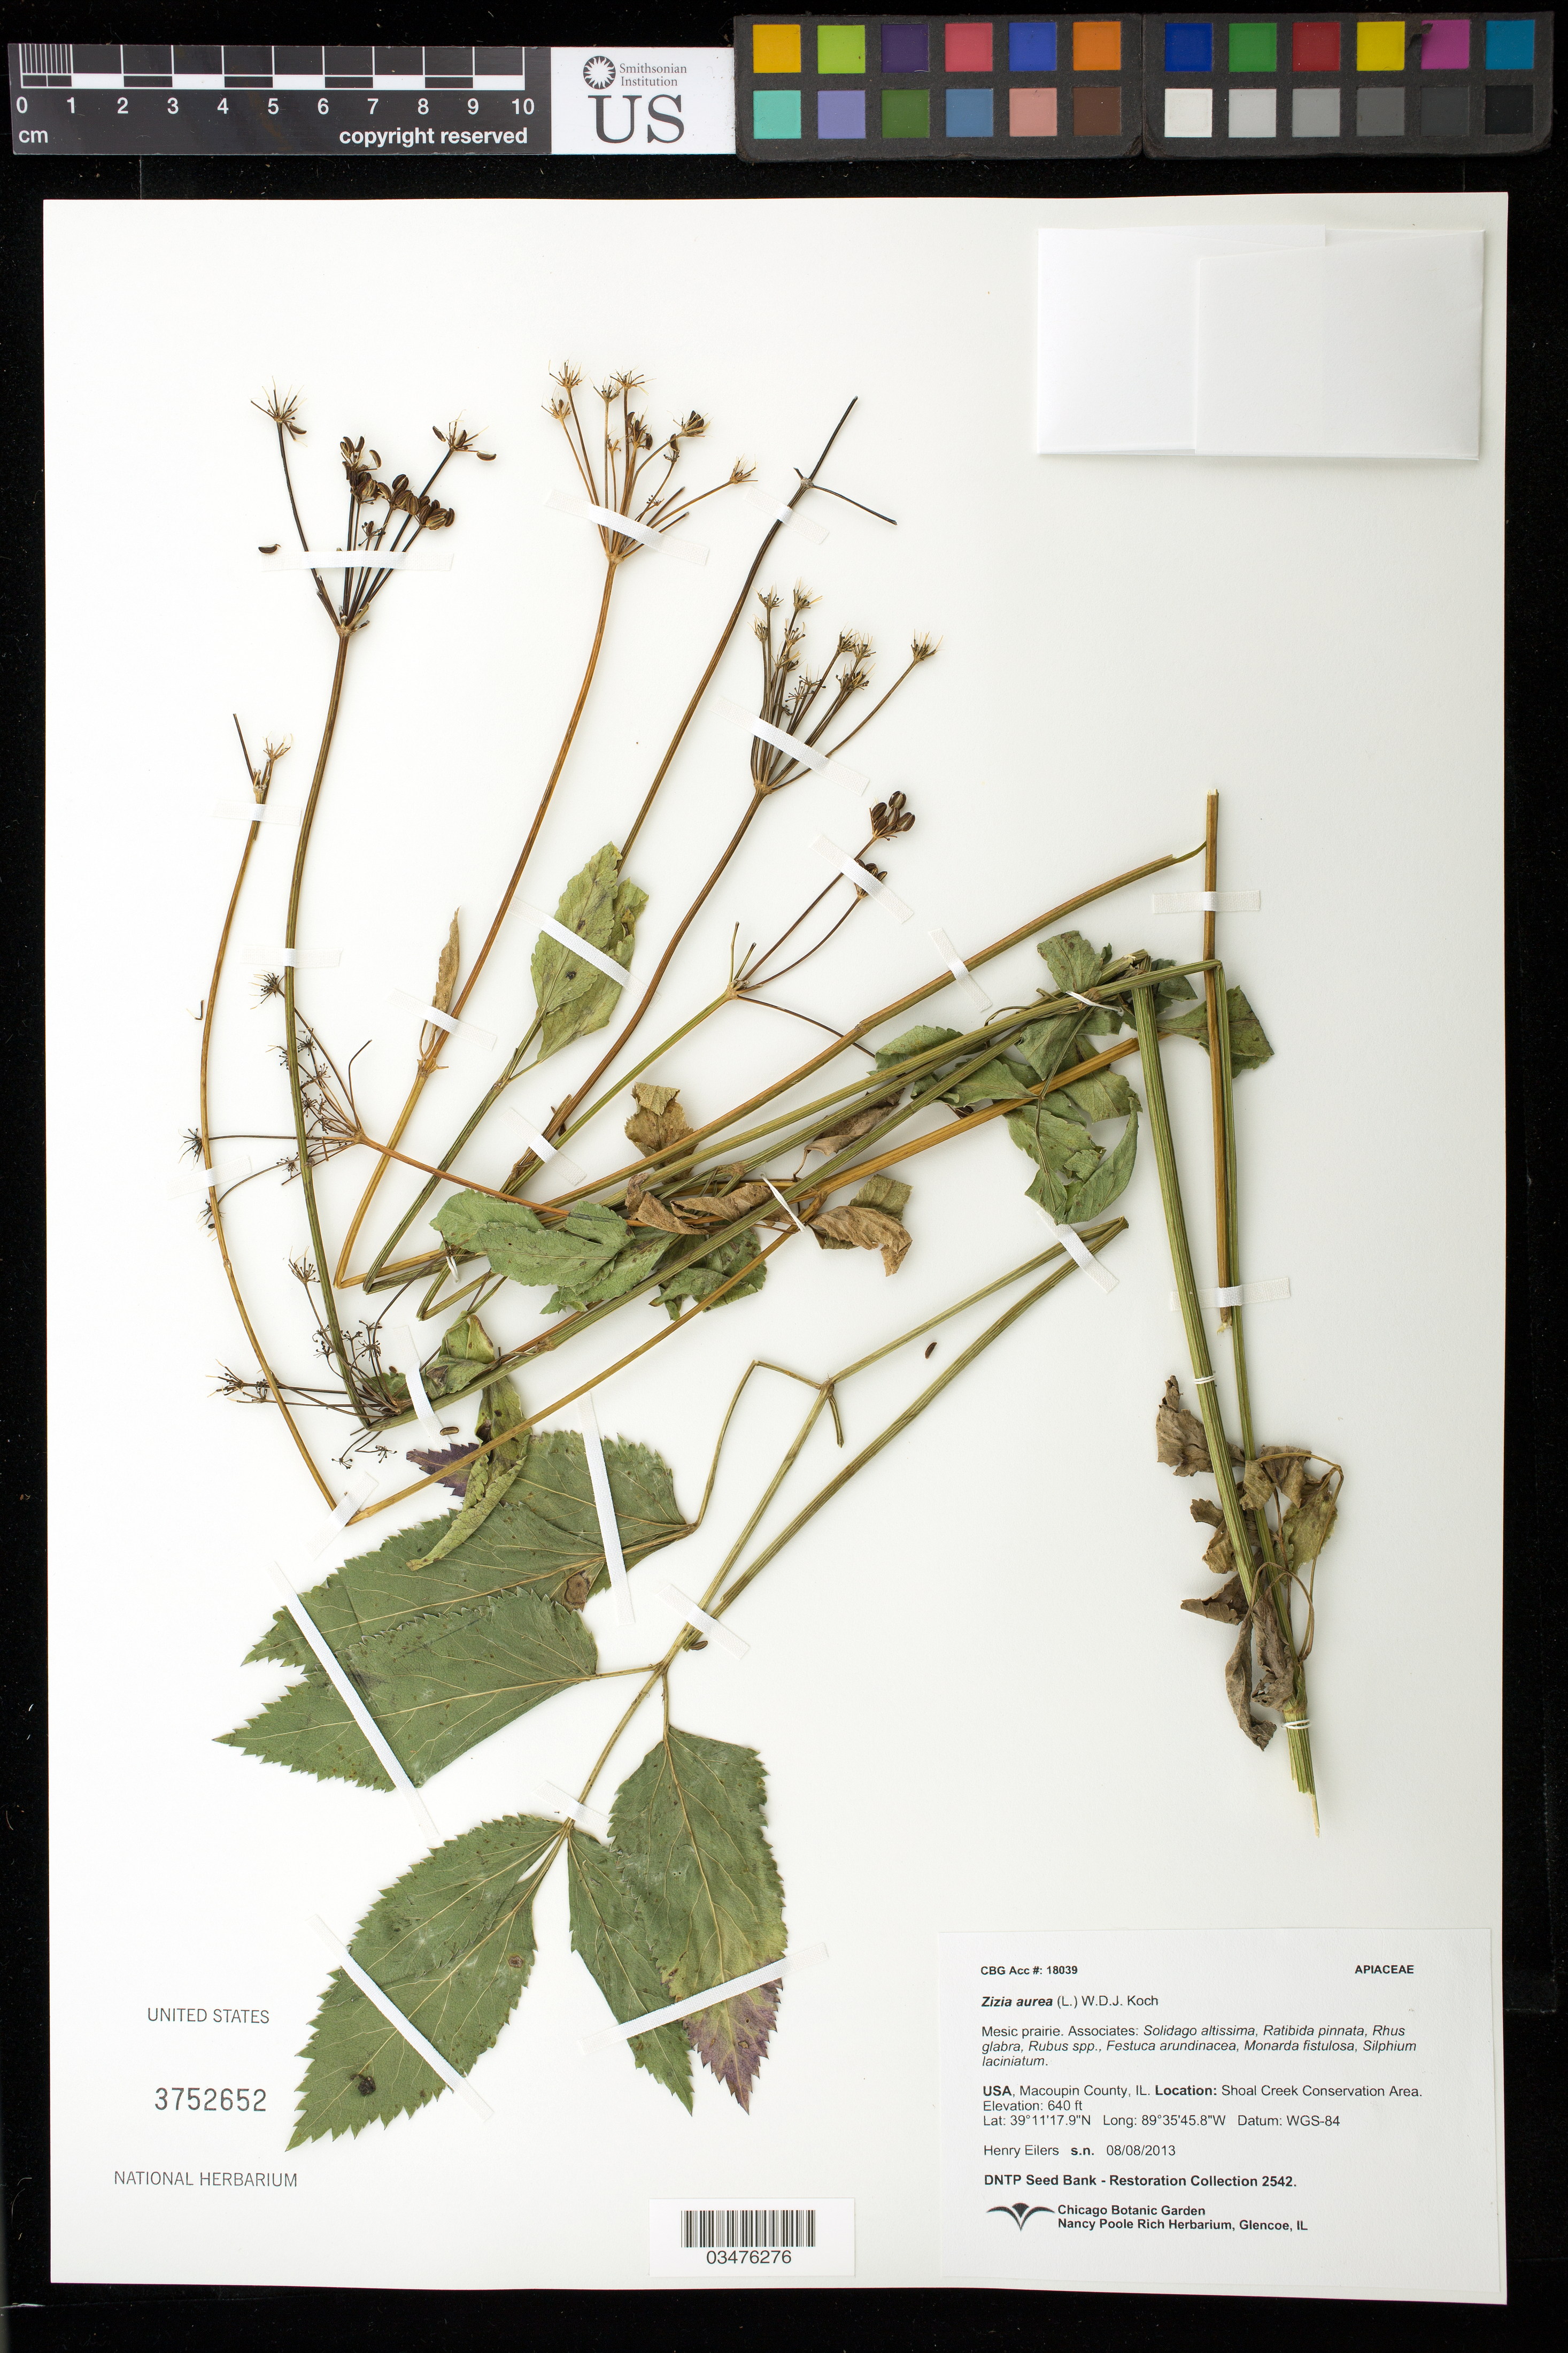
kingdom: Plantae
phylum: Tracheophyta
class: Magnoliopsida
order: Apiales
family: Apiaceae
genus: Zizia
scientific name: Zizia aurea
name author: (L.) Koch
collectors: H. Eilers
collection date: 2013-08-08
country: United States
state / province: Illinois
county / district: Montgomery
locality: Litchfield, Shoal Creek Conservation Area.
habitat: Mesic prairie. With Solidago altissima, Rubus sp., ect.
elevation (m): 195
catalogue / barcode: US 3752652